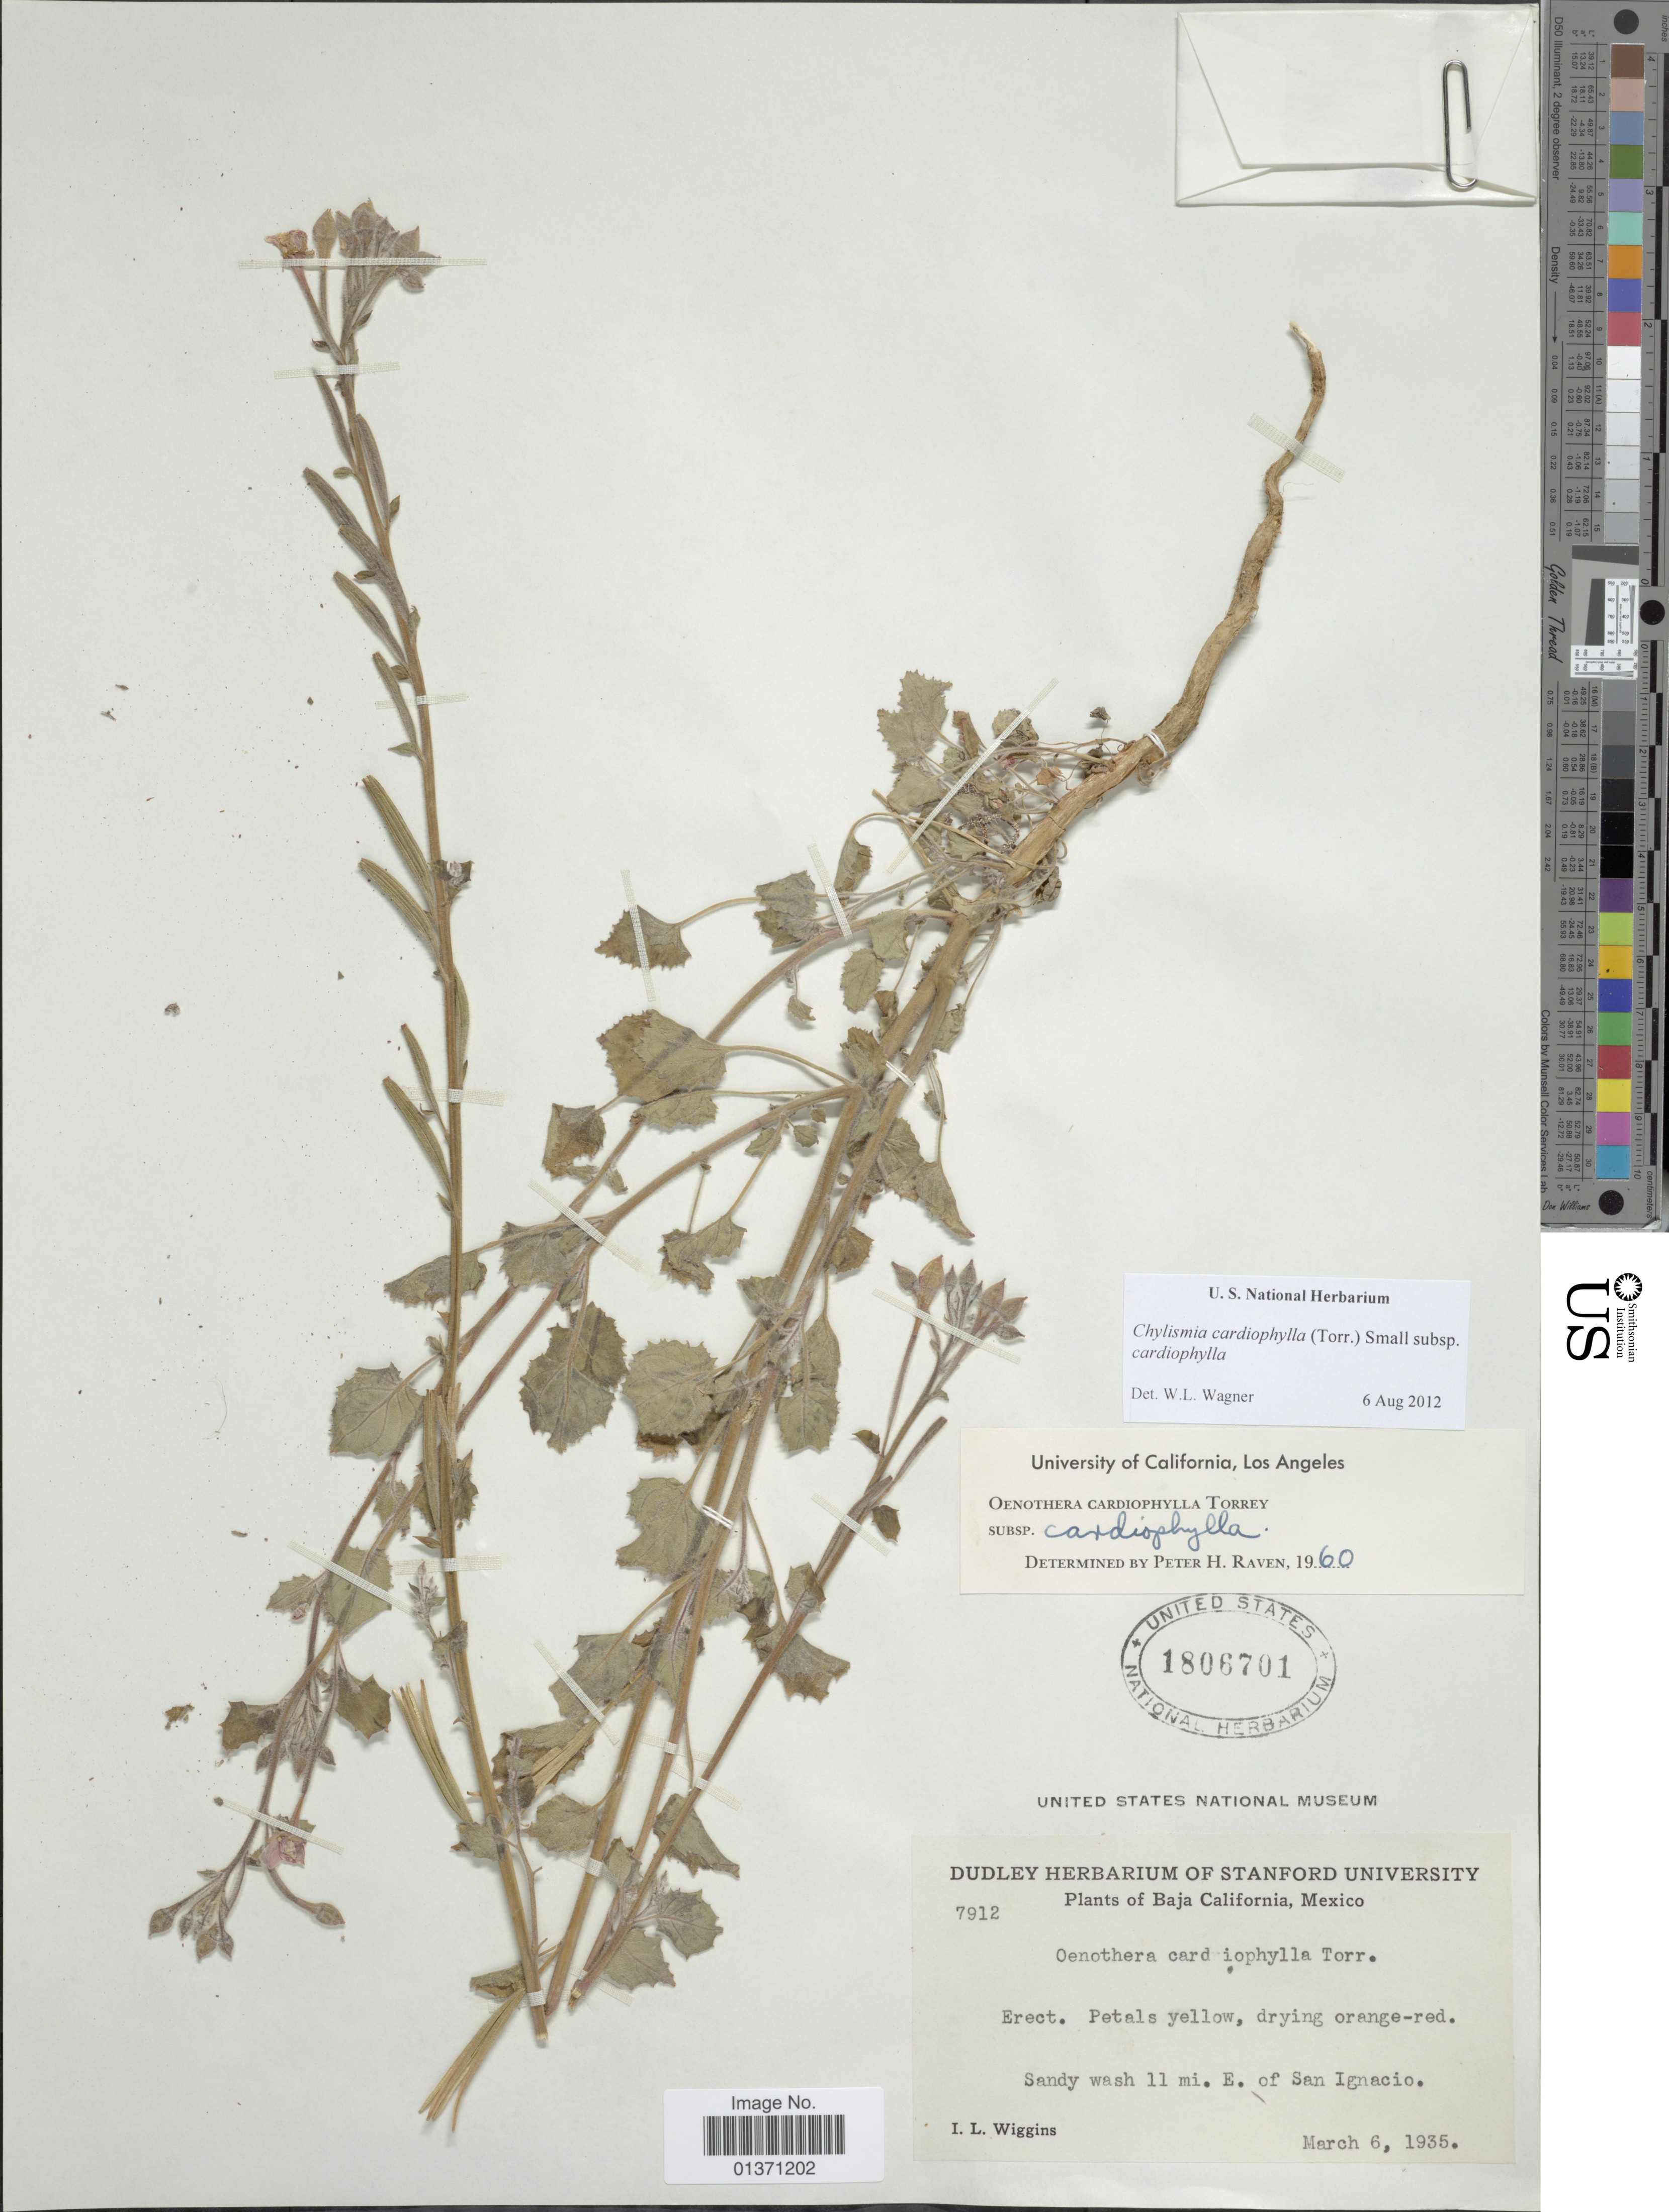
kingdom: Plantae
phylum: Tracheophyta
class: Magnoliopsida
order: Myrtales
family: Onagraceae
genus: Chylismia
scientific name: Chylismia cardiophylla subsp. cardiophylla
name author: (Torr.) Small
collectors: I. L. Wiggins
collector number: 7912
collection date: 1935-03-06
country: Mexico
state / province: Baja California Sur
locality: Sandy wash 11 mi. E. of San Ignacio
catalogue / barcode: US 1806701